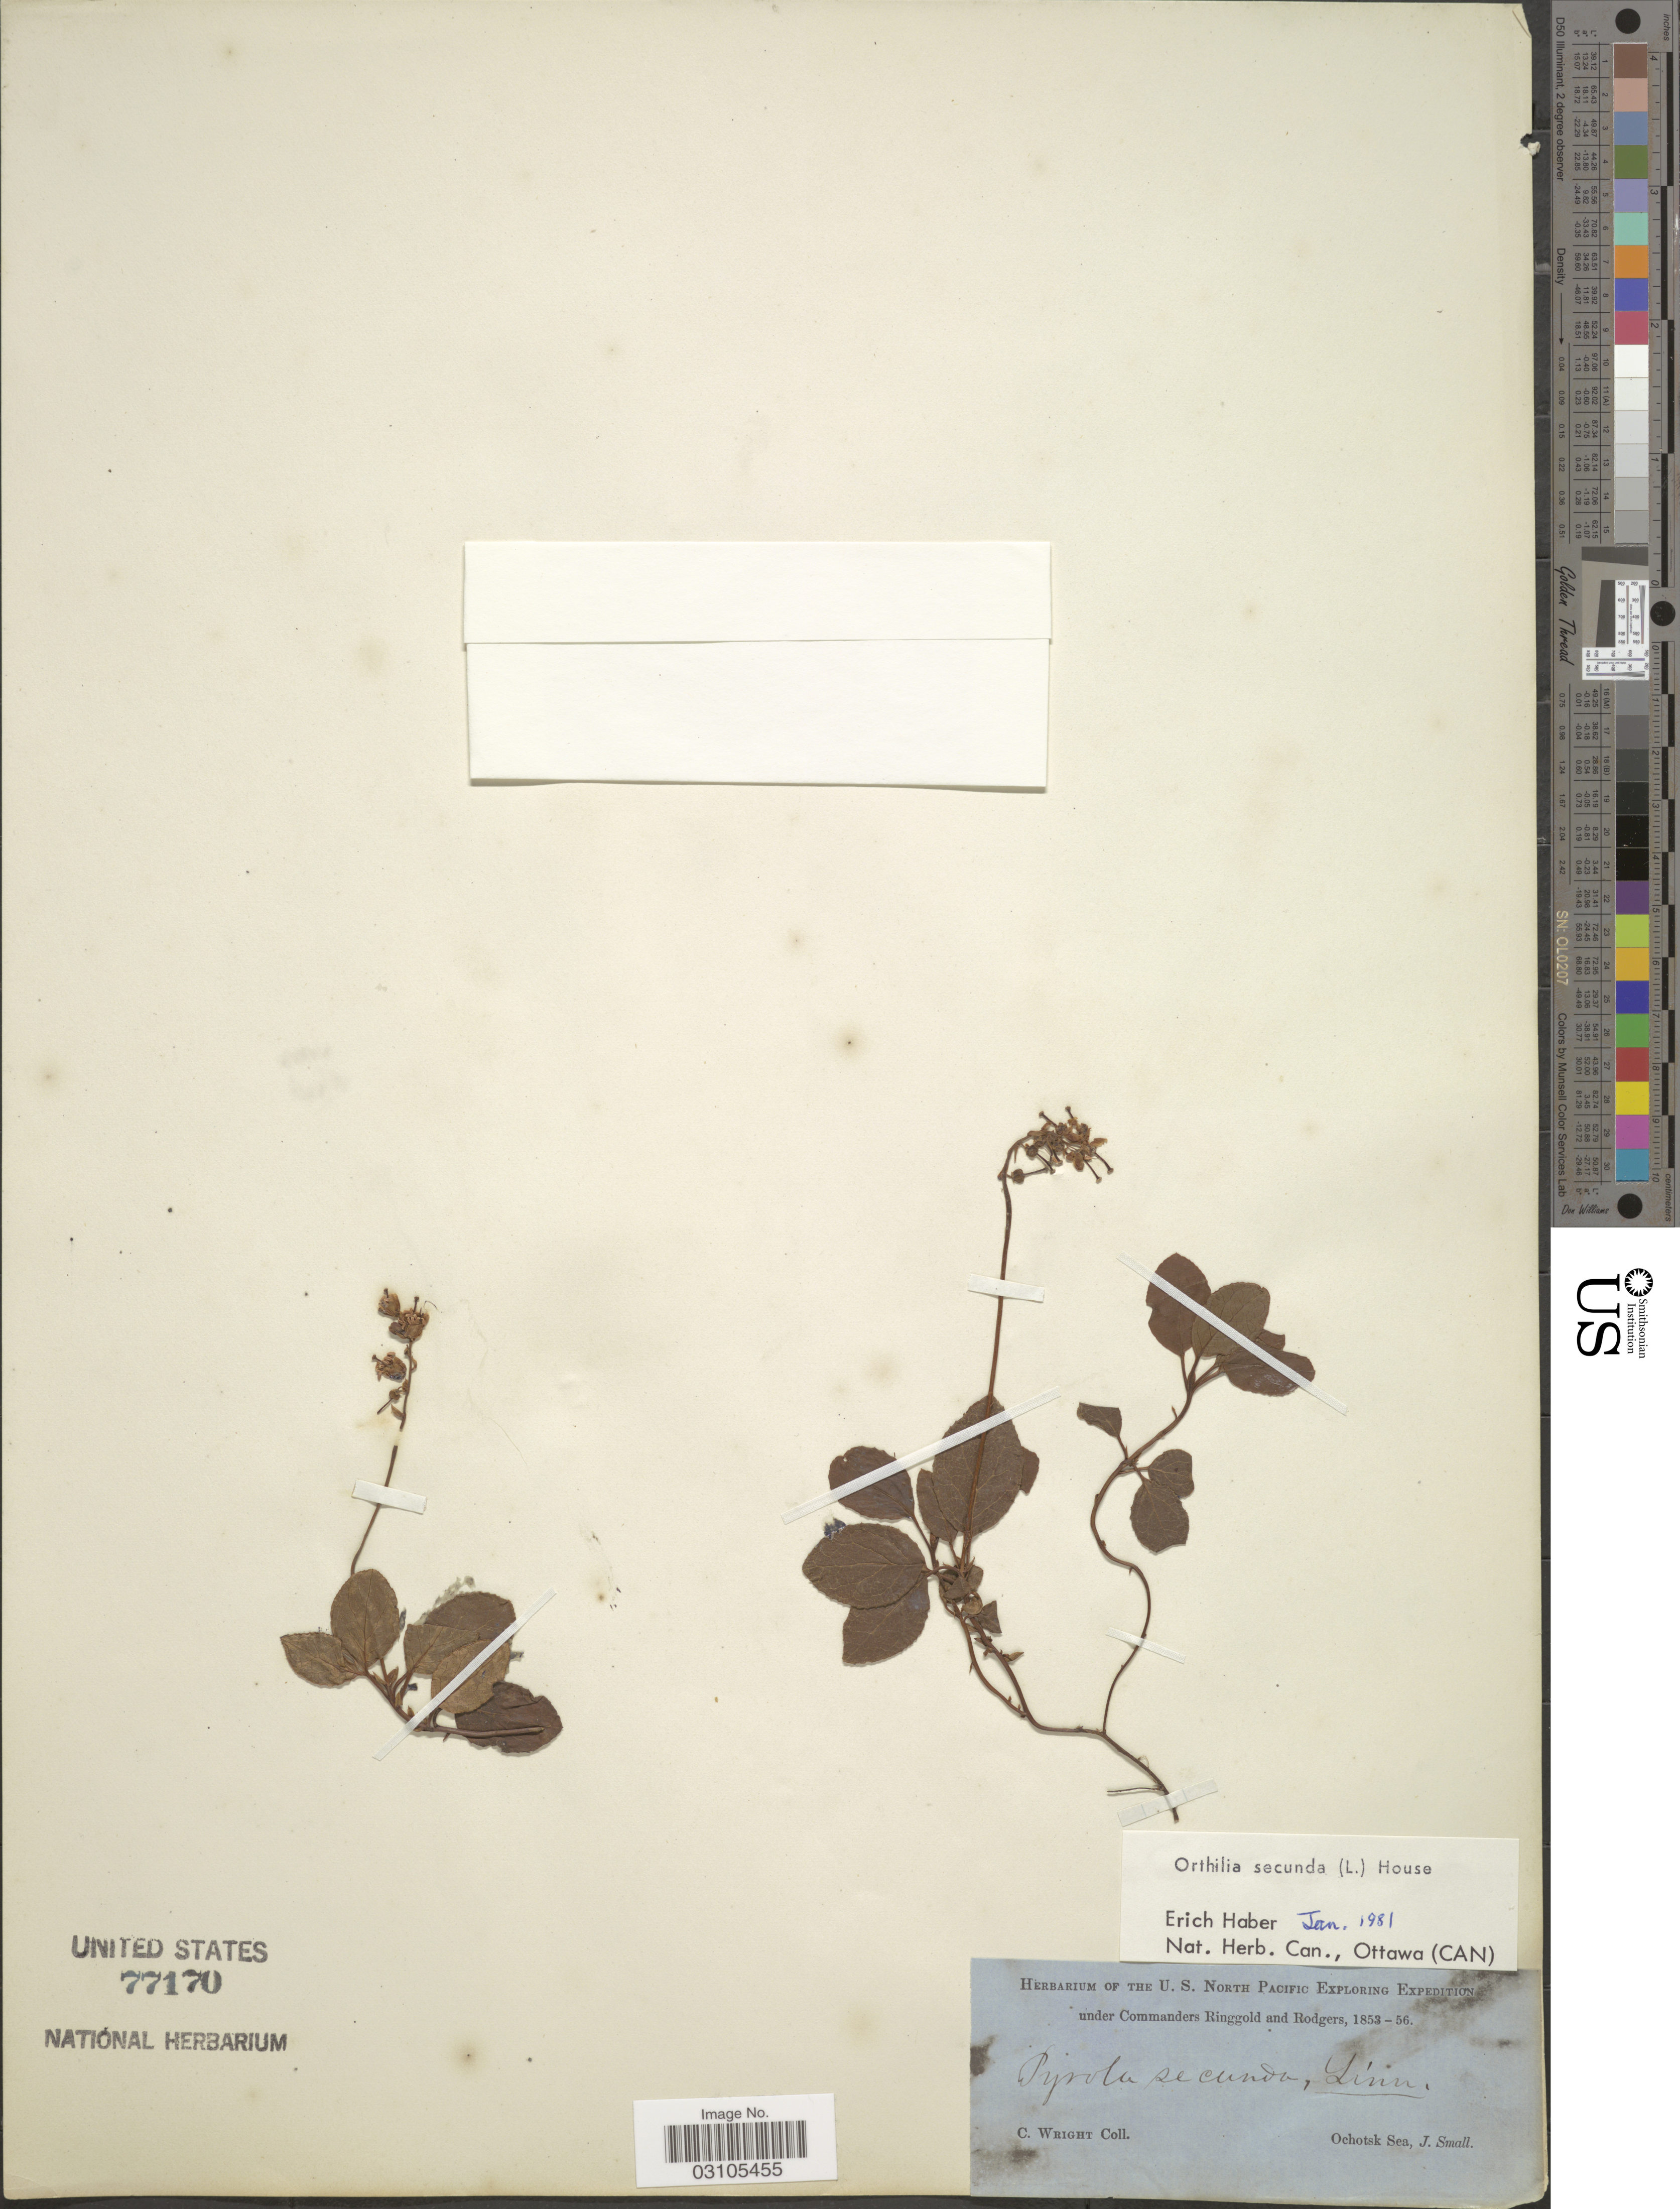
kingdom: Plantae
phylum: Tracheophyta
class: Magnoliopsida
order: Ericales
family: Ericaceae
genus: Orthilia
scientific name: Orthilia secunda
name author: (L.) House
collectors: C. Wright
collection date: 1853/1856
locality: Ochotsk Sea.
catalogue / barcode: US 77170